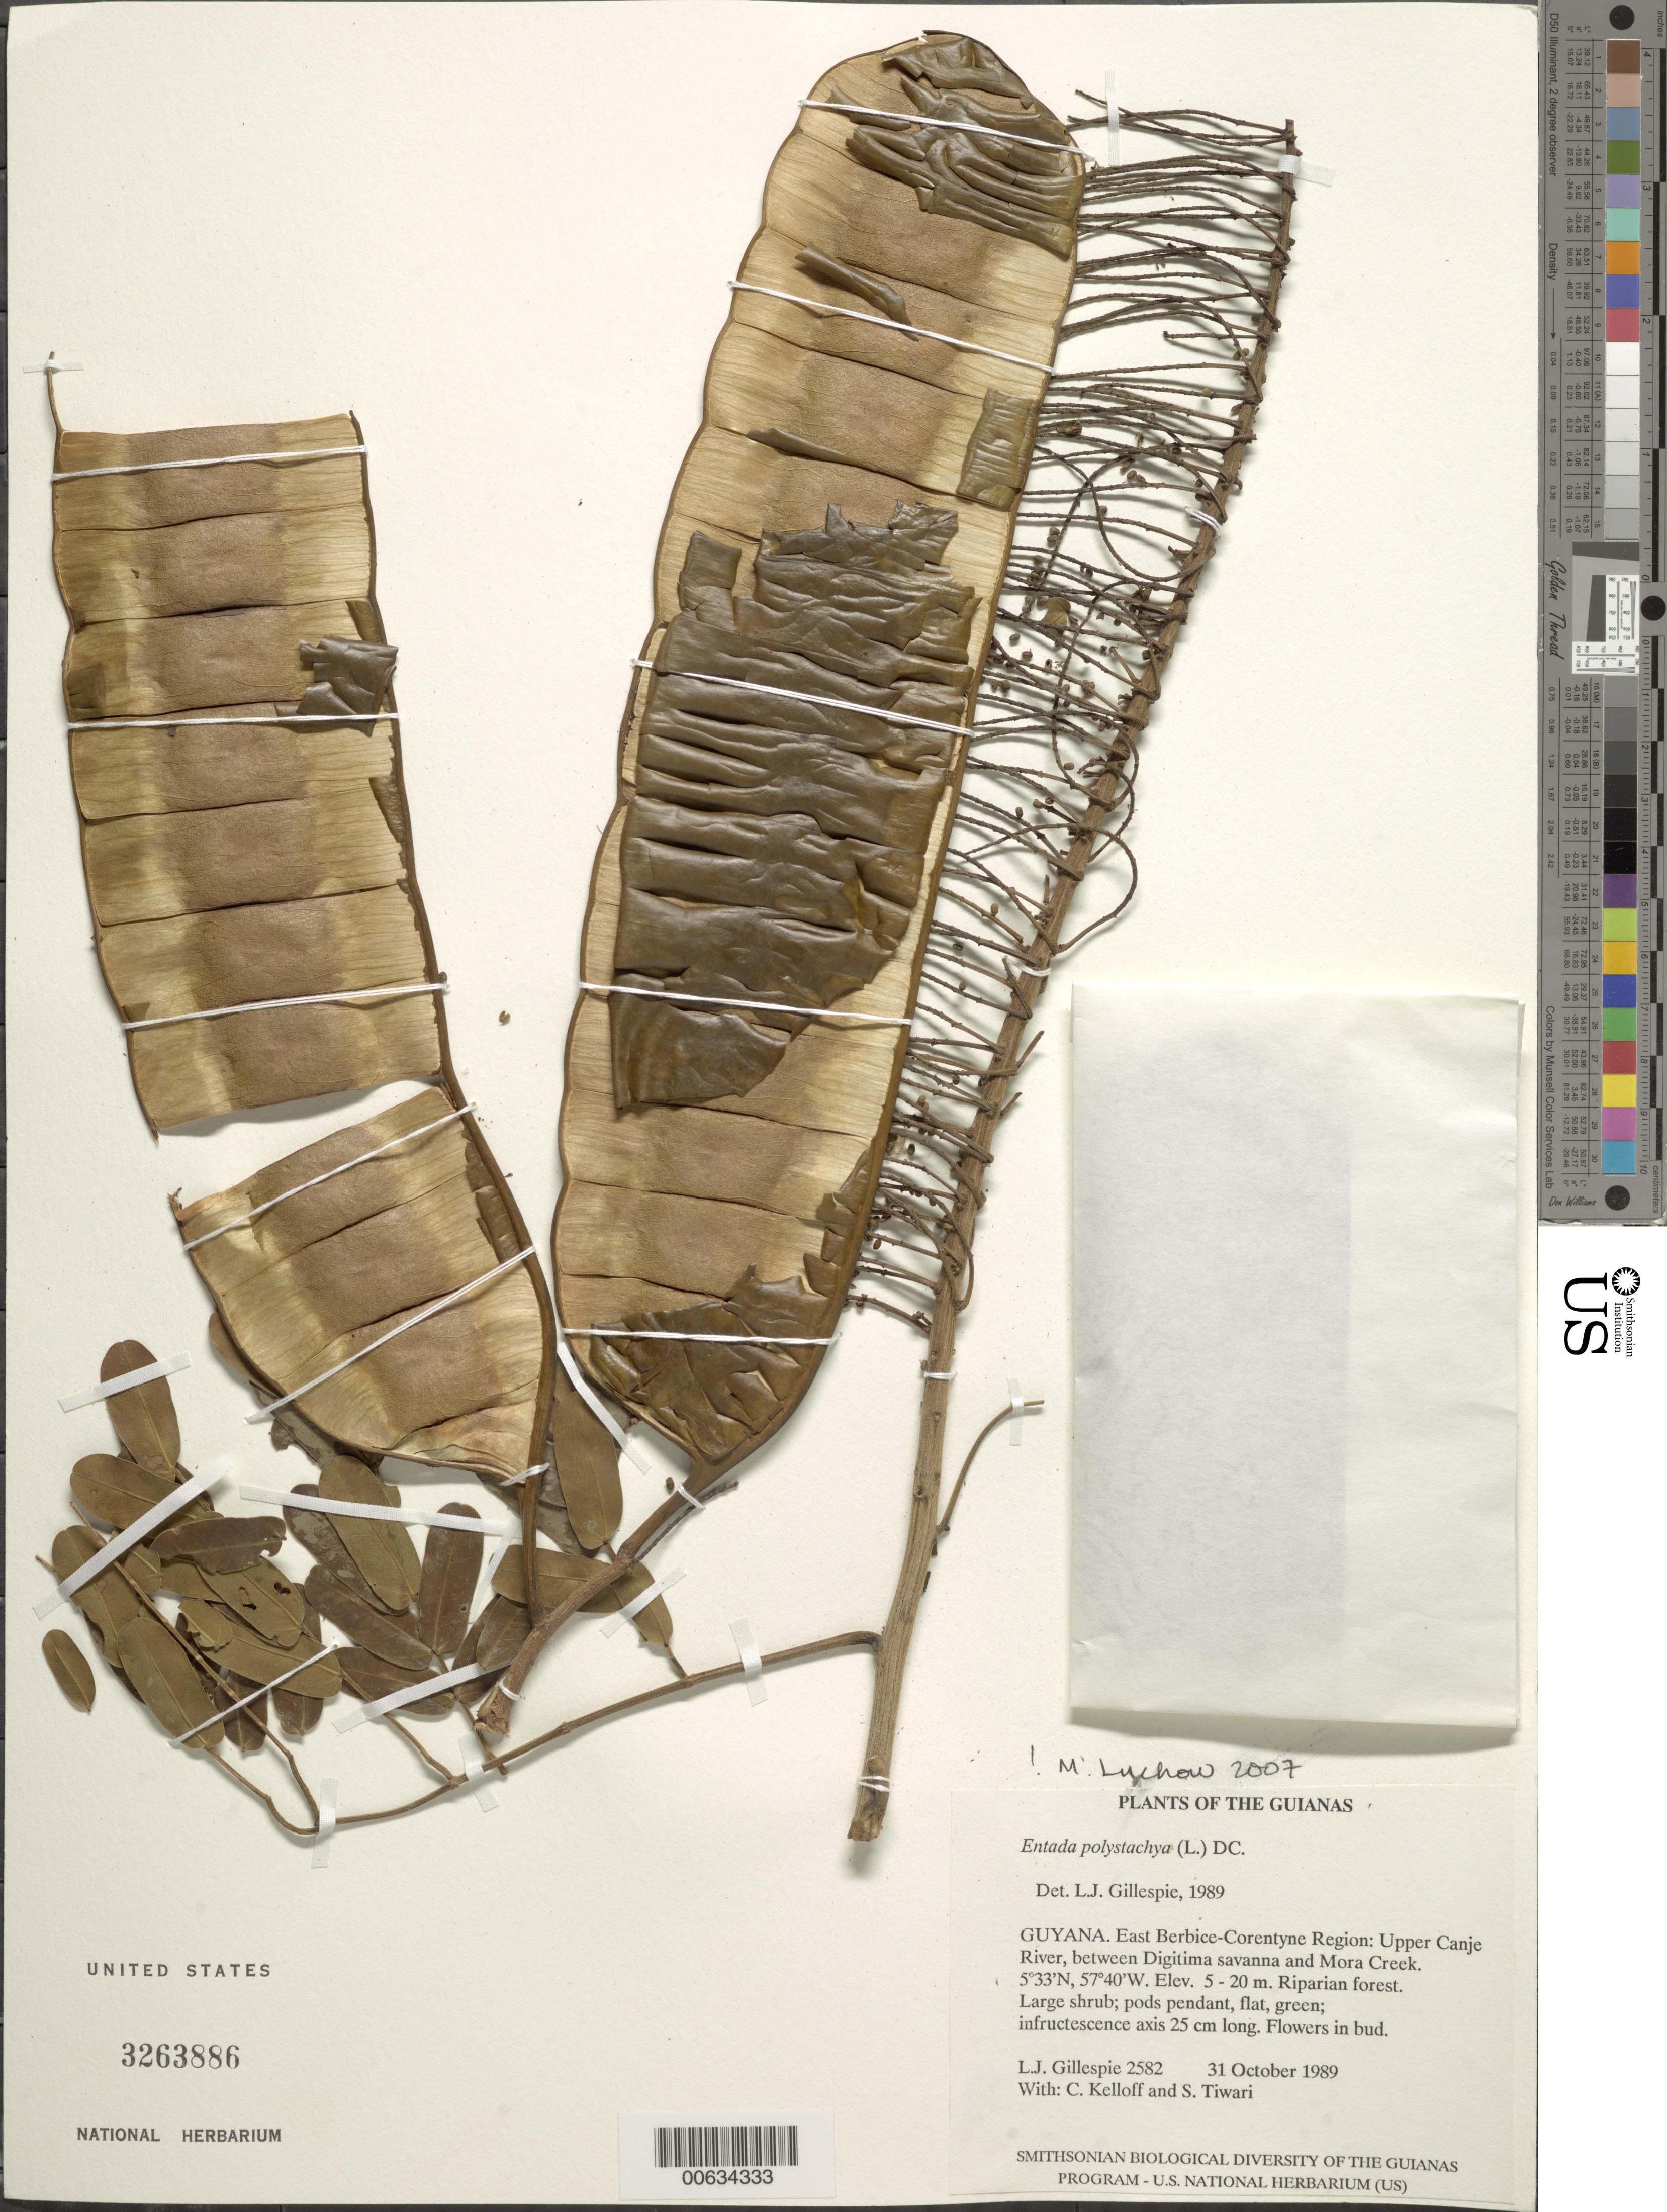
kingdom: Plantae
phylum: Tracheophyta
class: Magnoliopsida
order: Fabales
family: Fabaceae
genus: Entada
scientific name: Entada polystachya var. polystachya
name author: (L.) DC.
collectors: L. J. Gillespie, C. L. Kelloff & S. Tiwari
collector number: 2582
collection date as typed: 31 October 1989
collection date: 1989-10-31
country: Guyana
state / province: E. Berbice-Corentyne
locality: Upper Canje River, between Digitima savanna and Mora Creek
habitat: Riparian forest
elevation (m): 5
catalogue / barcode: US 3263886